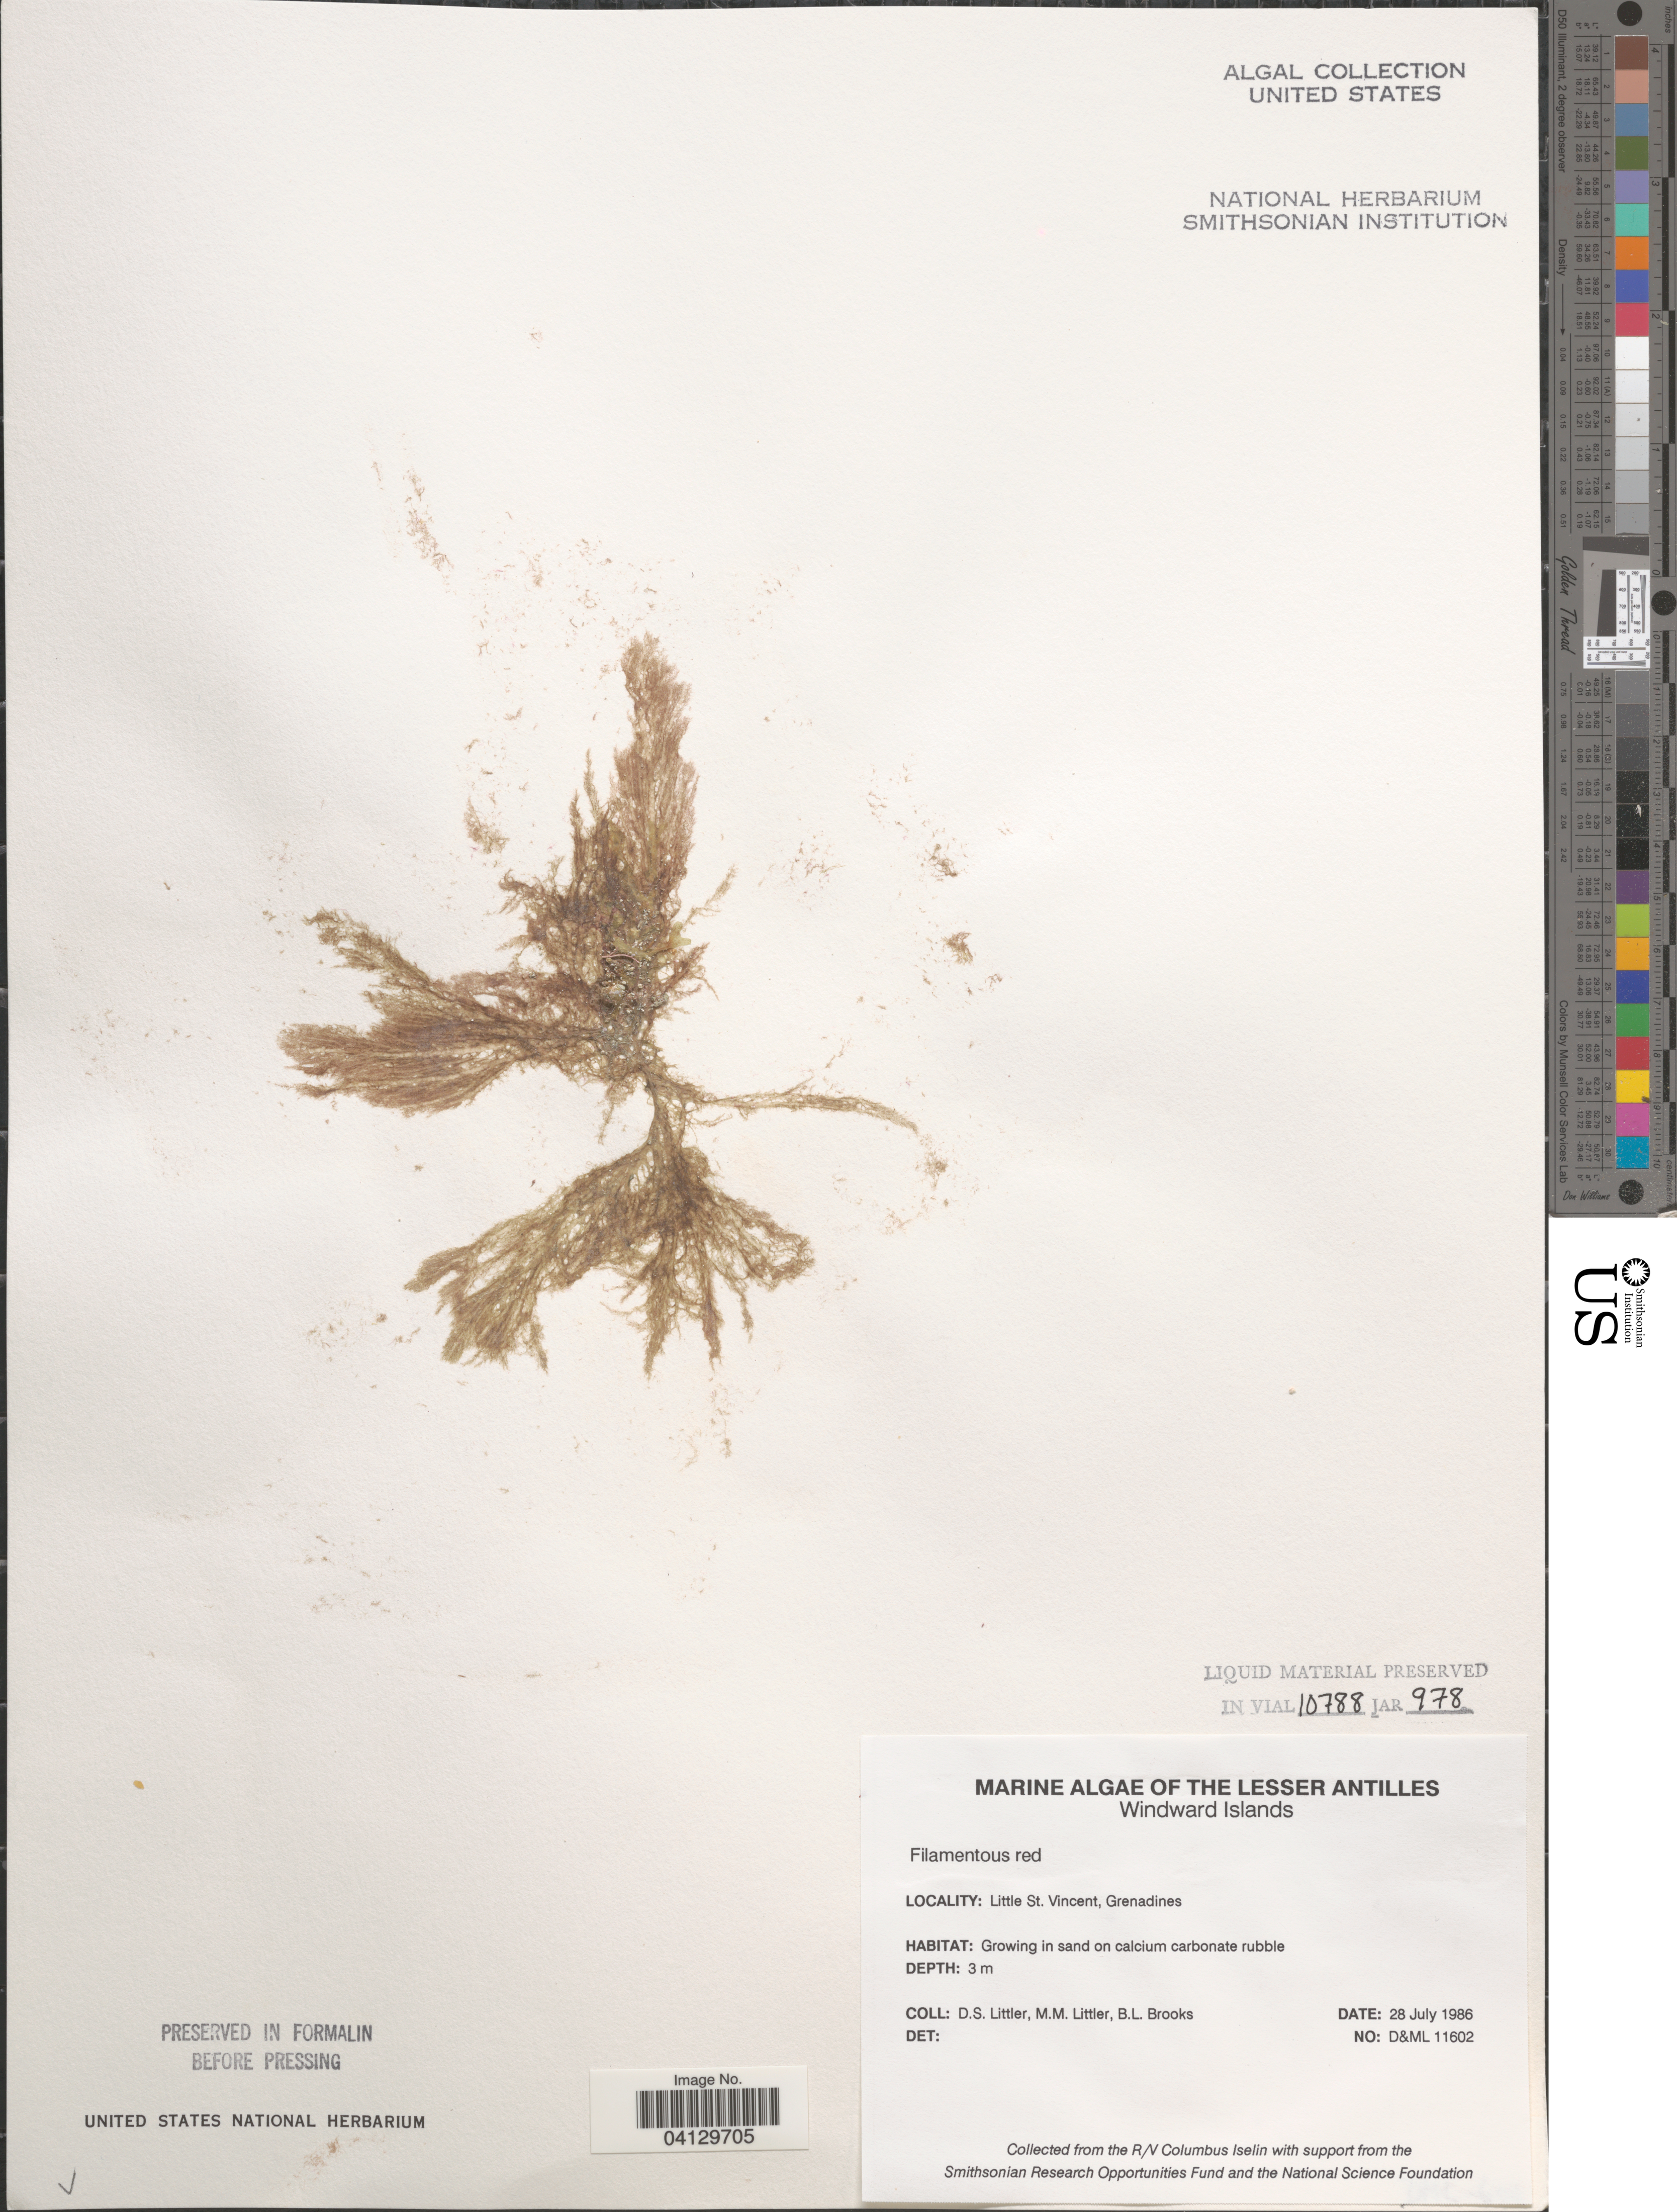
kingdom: Plantae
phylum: Rhodophyta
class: Florideophyceae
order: Ceramiales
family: Dasyaceae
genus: Dasya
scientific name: Dasya sp.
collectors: D. S. Littler & B. Brooks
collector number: D&ML11602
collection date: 1986-07-28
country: St. Vincent - Grenadines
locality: The Lesser Antilles. Windward Islands. Little St. Vincent, Grenadines.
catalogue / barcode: US 328747